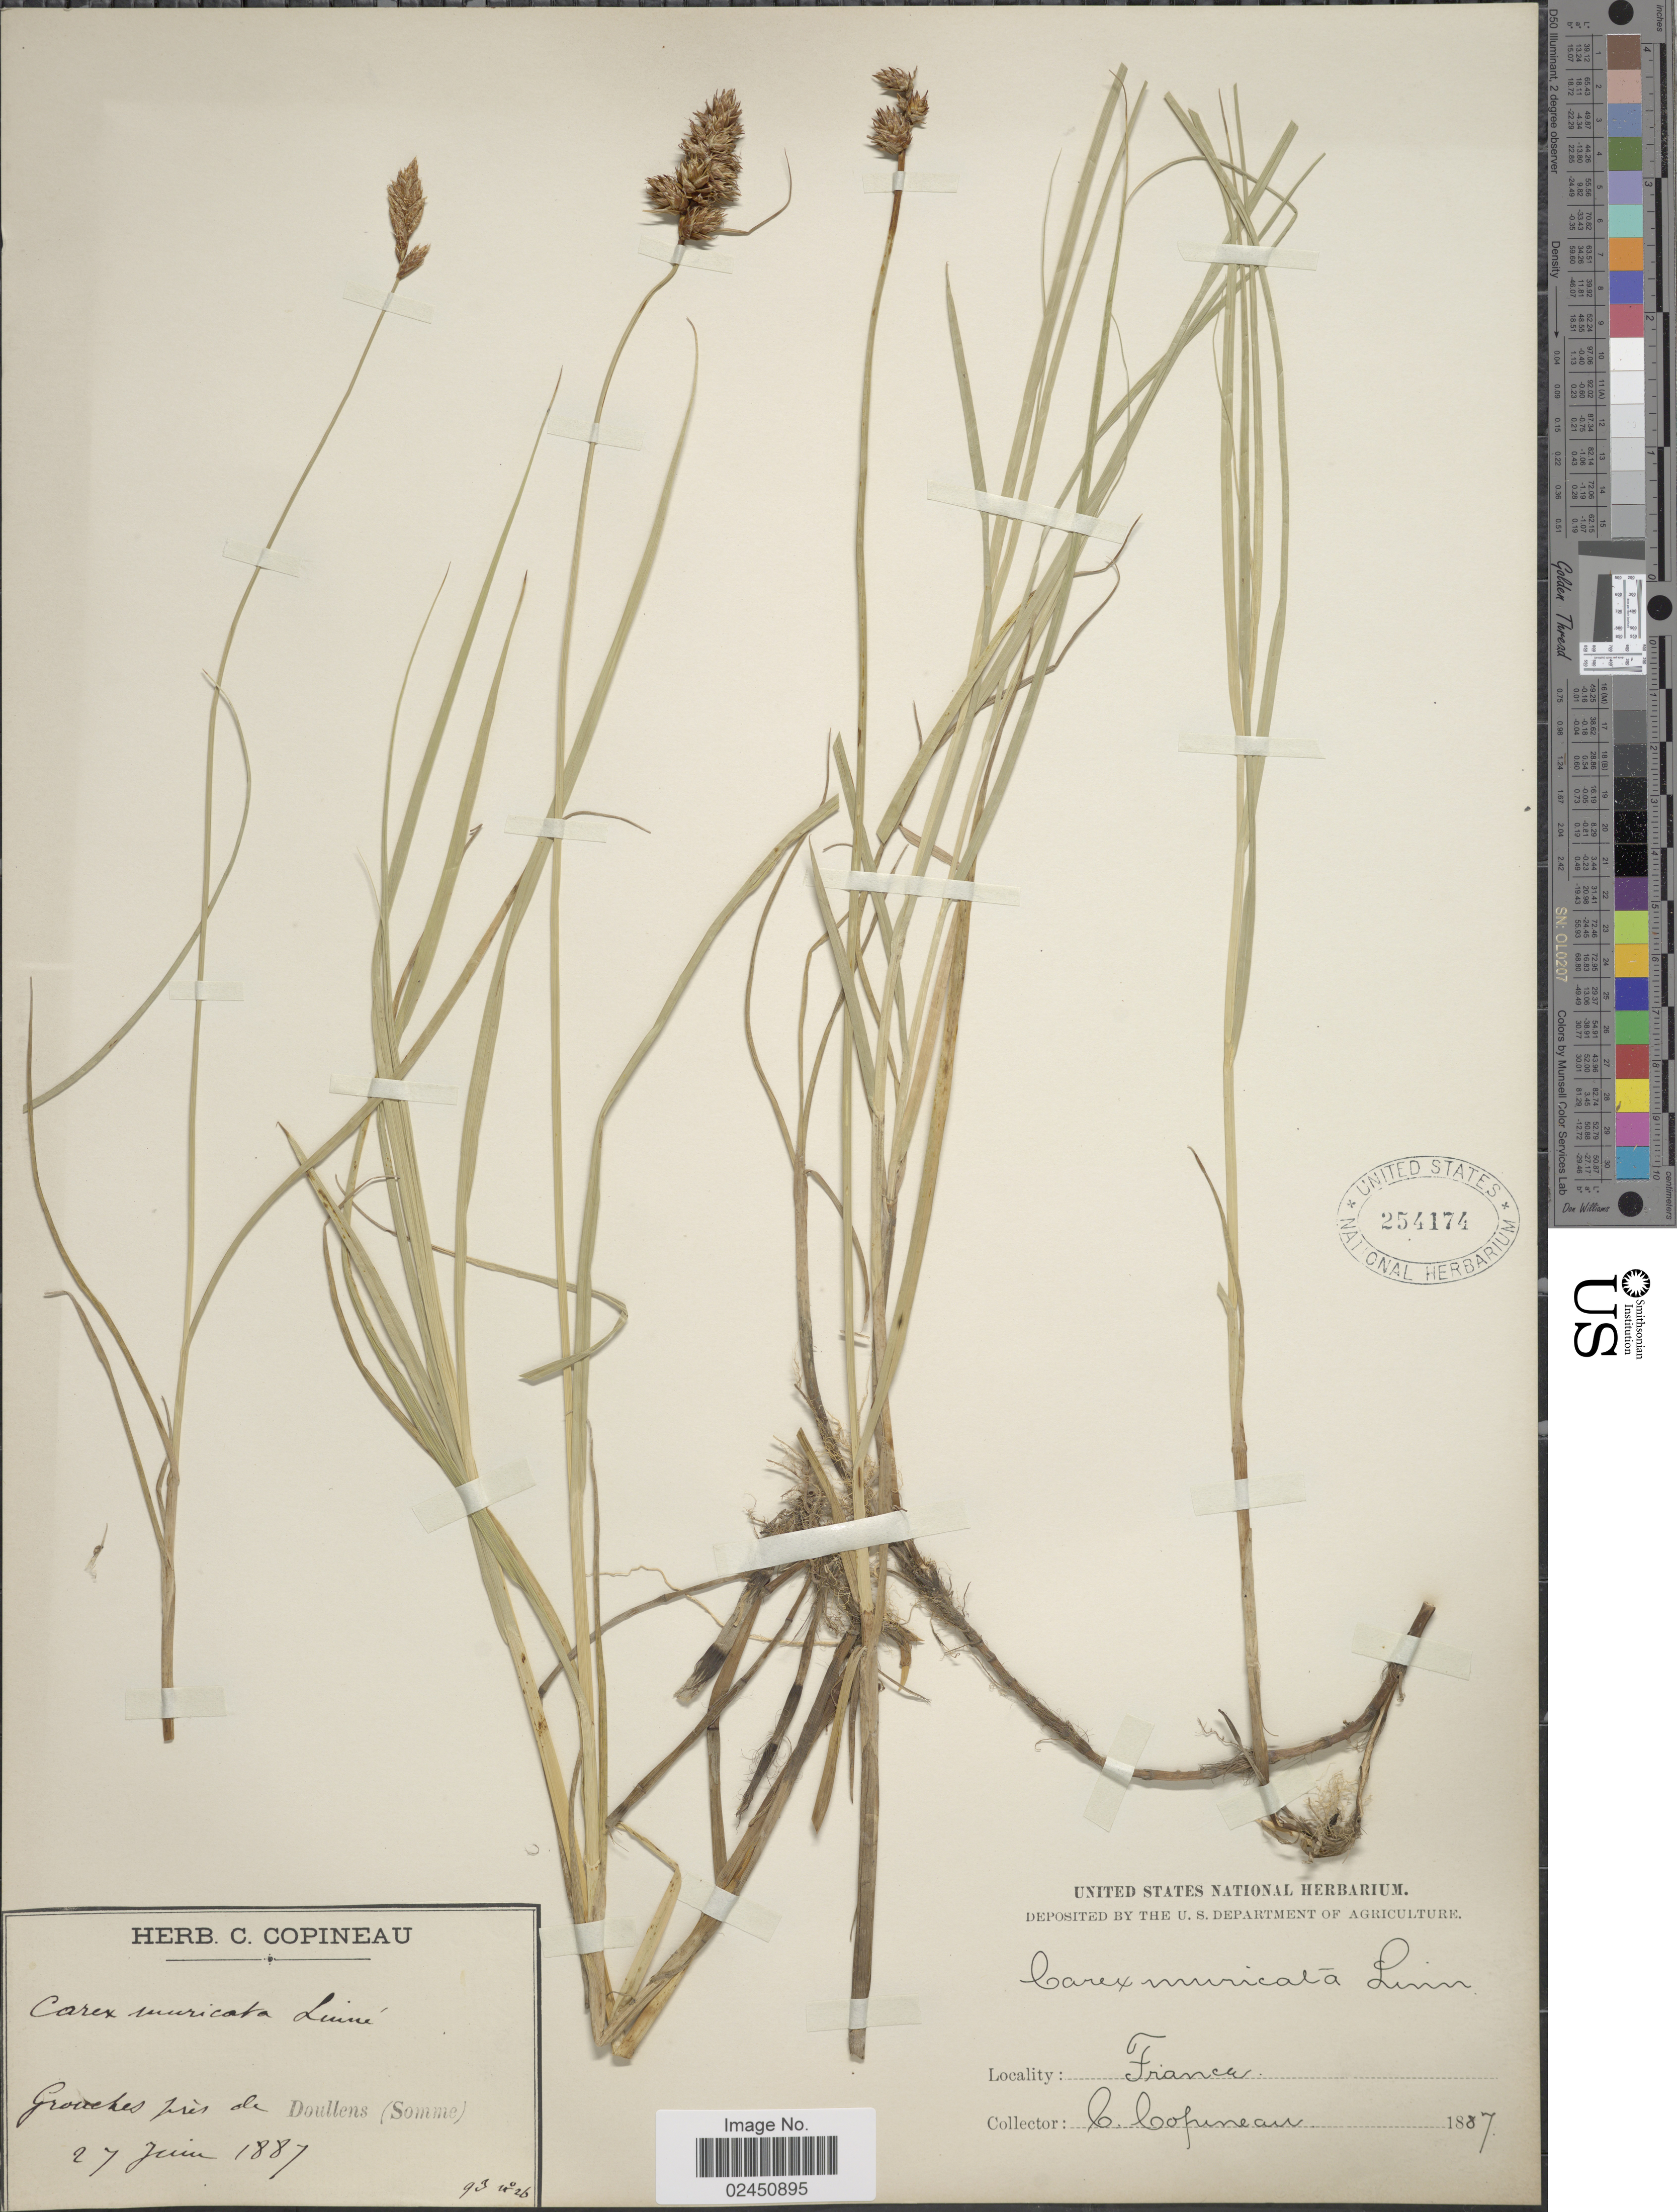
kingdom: Plantae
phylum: Tracheophyta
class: Liliopsida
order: Poales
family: Cyperaceae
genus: Carex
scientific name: Carex muricata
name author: L.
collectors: C. Copineau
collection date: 1887-06-27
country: France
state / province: Hauts-de-France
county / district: Somme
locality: Grouches près de Doullens (Somme)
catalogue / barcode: US 254174